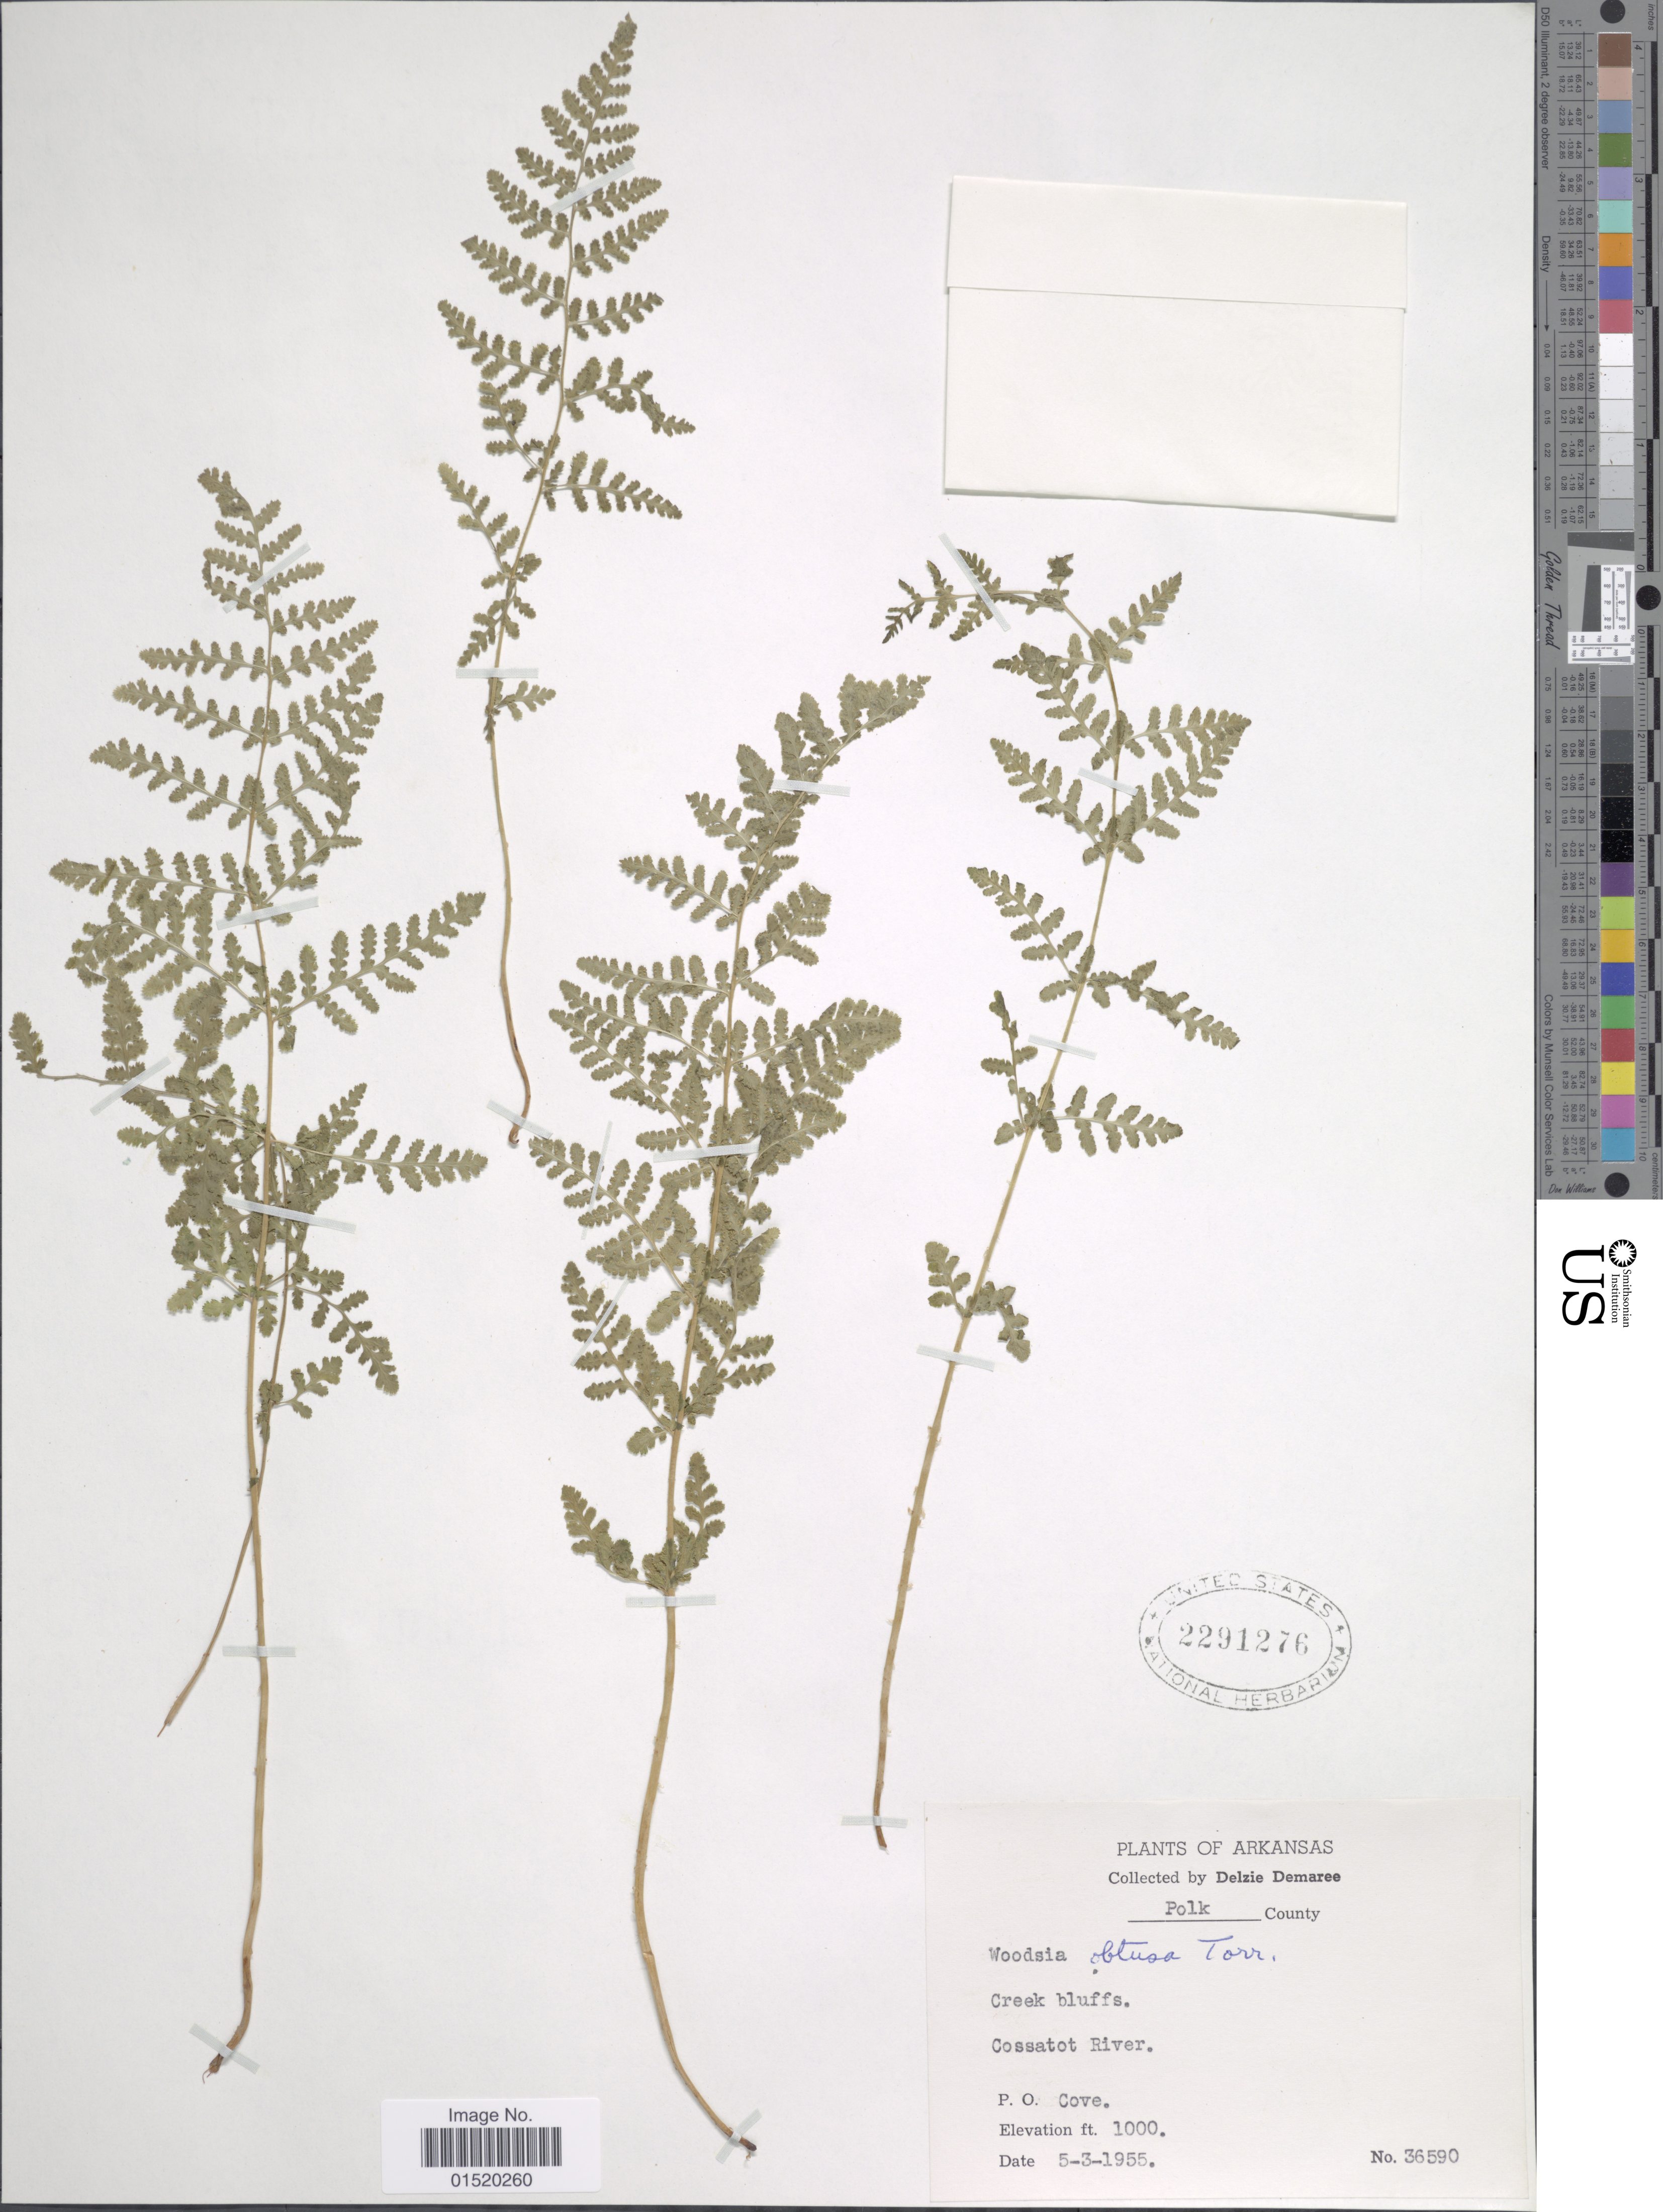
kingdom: Plantae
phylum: Tracheophyta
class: Polypodiopsida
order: Polypodiales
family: Woodsiaceae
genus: Woodsia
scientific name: Woodsia obtusa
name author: (Spreng.) Torr.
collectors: D. Demaree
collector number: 36590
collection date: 1955-05-03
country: United States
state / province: Arkansas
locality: Polk County, Creek bluffs, Cossatot River, P.O. Cove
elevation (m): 305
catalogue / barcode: US 2291276